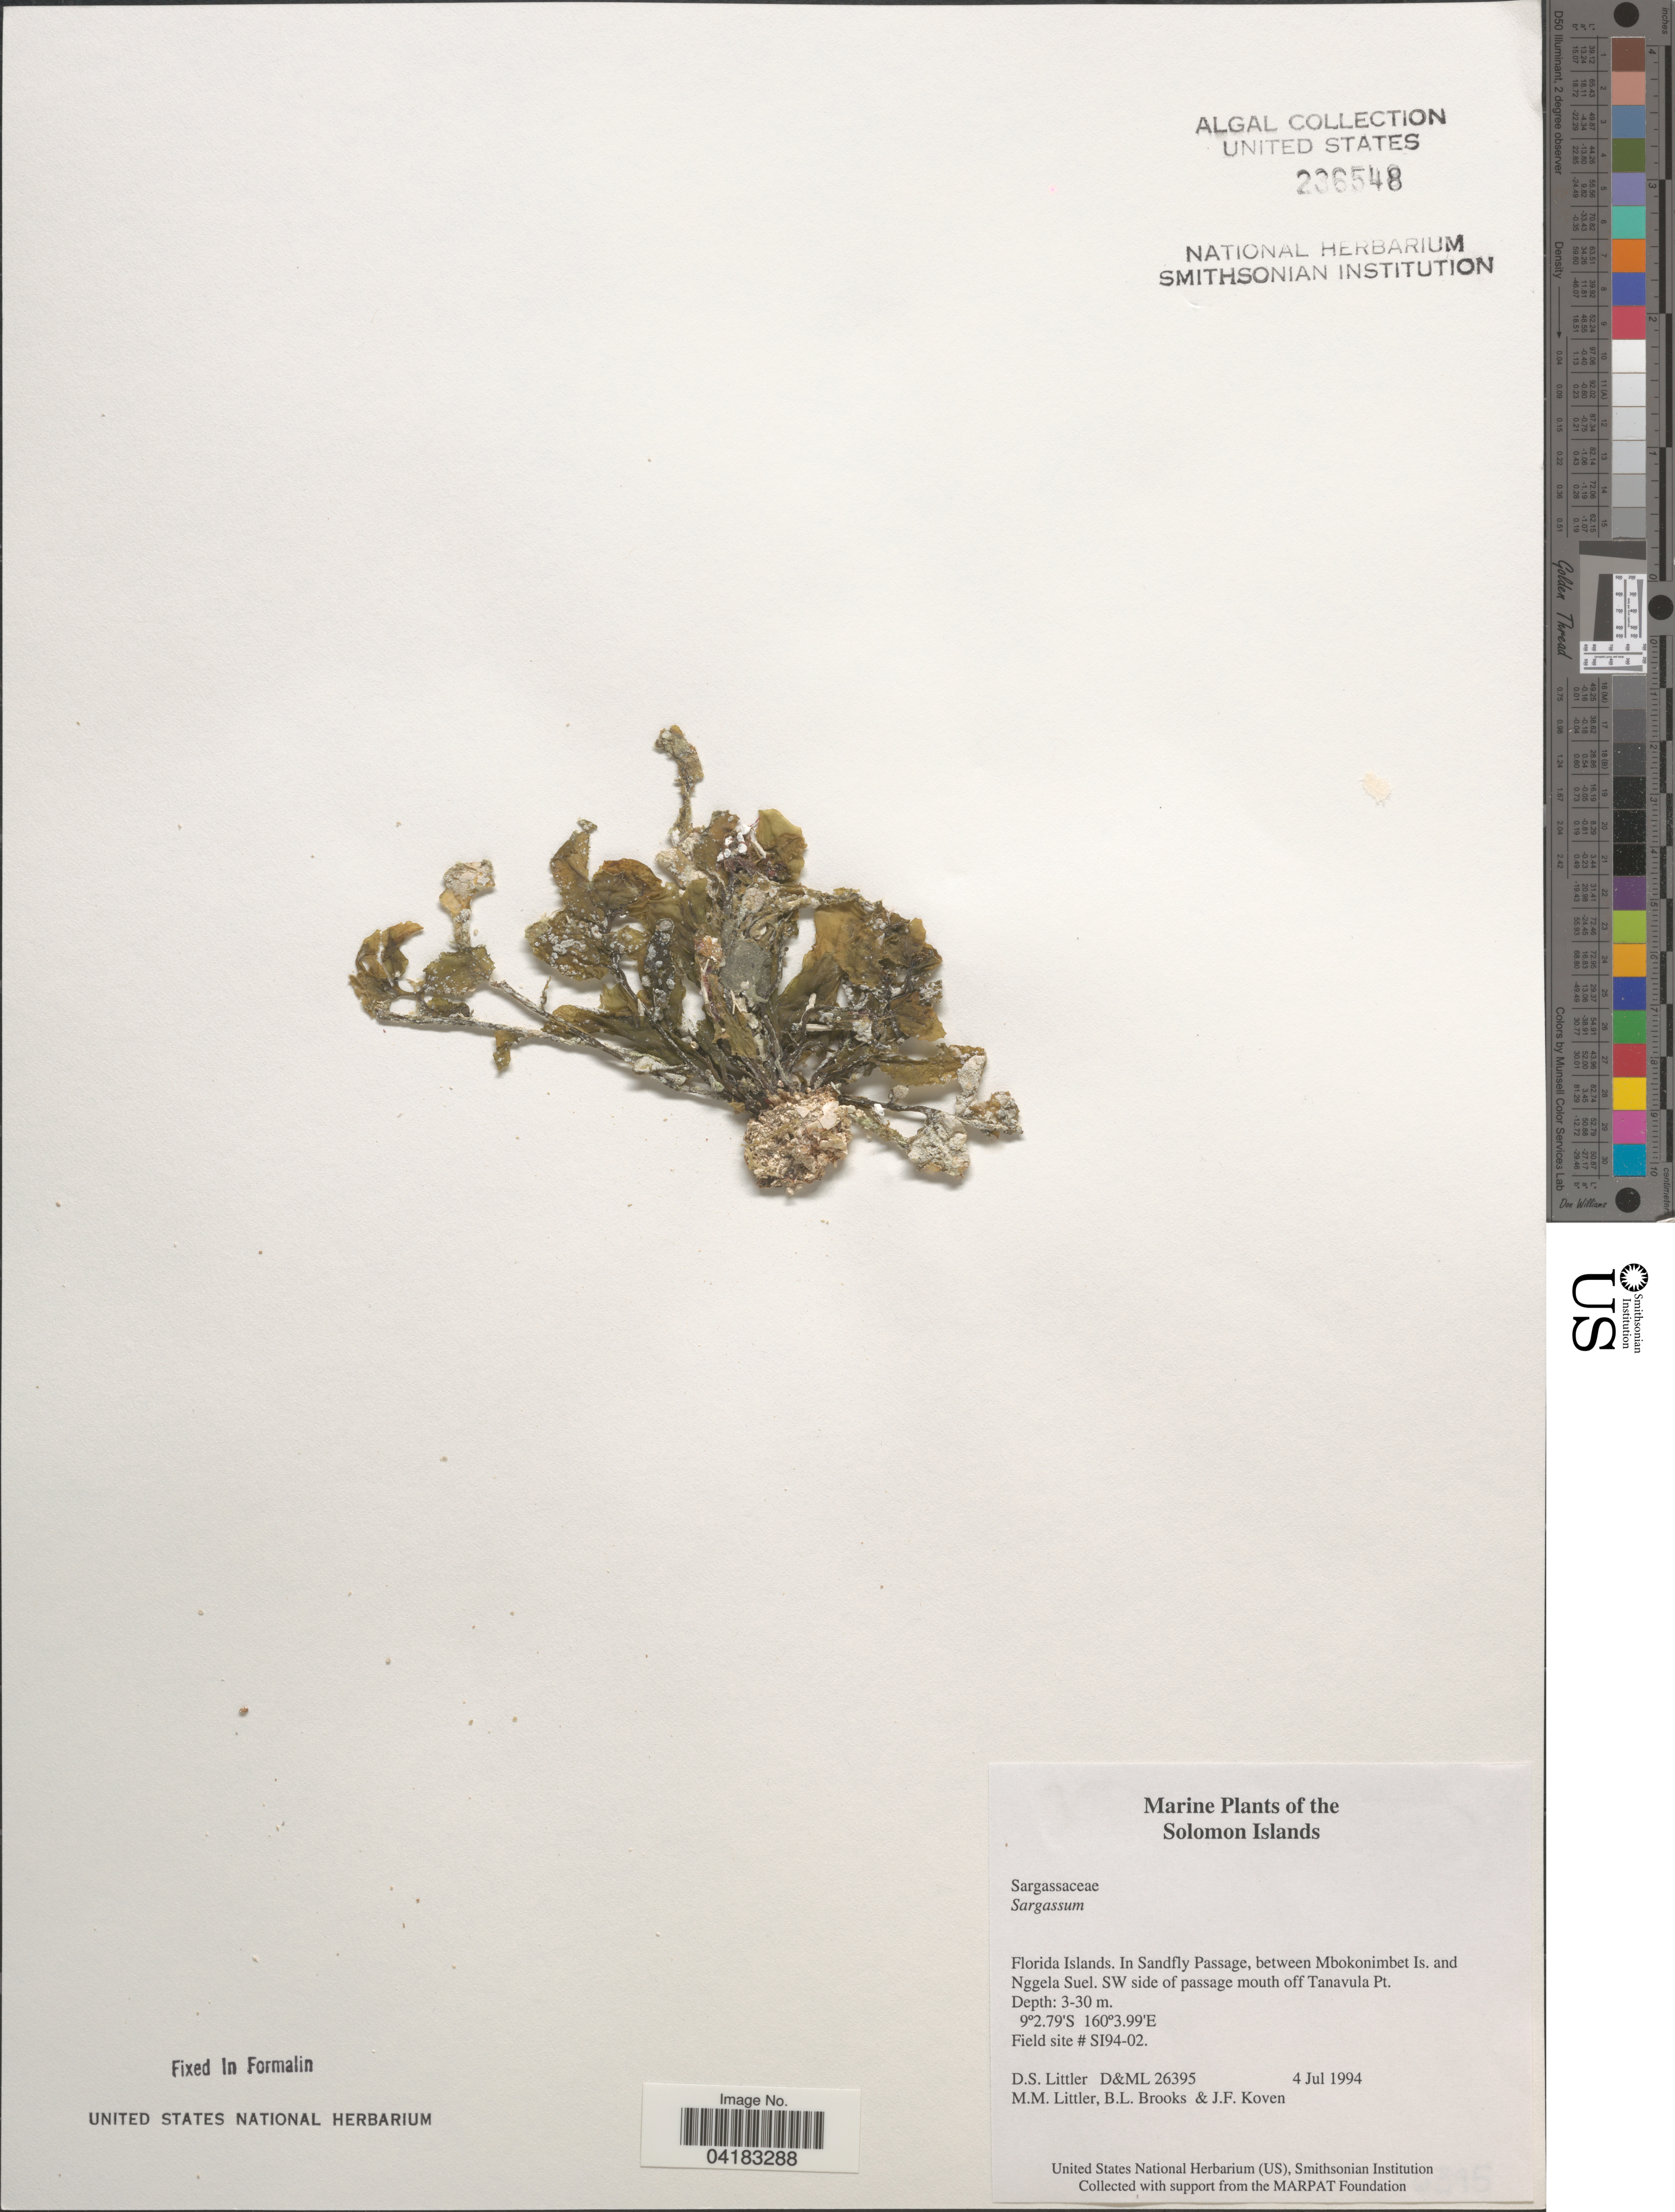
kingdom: Chromista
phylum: Ochrophyta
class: Phaeophyceae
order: Fucales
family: Sargassaceae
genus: Sargassum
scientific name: Sargassum sp.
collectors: D. S. Littler, B. Brooks & J. Koven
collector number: D&ML26395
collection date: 1994-07-04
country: Solomon Islands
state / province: Solomon Islands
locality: Florida Islands. In Sandfly Passage, between Mbokonimbet Is. and Nggela Suel. SW side of passage mouth off Tanavula Pt. Field site # SI94-02.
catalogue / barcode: US 236548